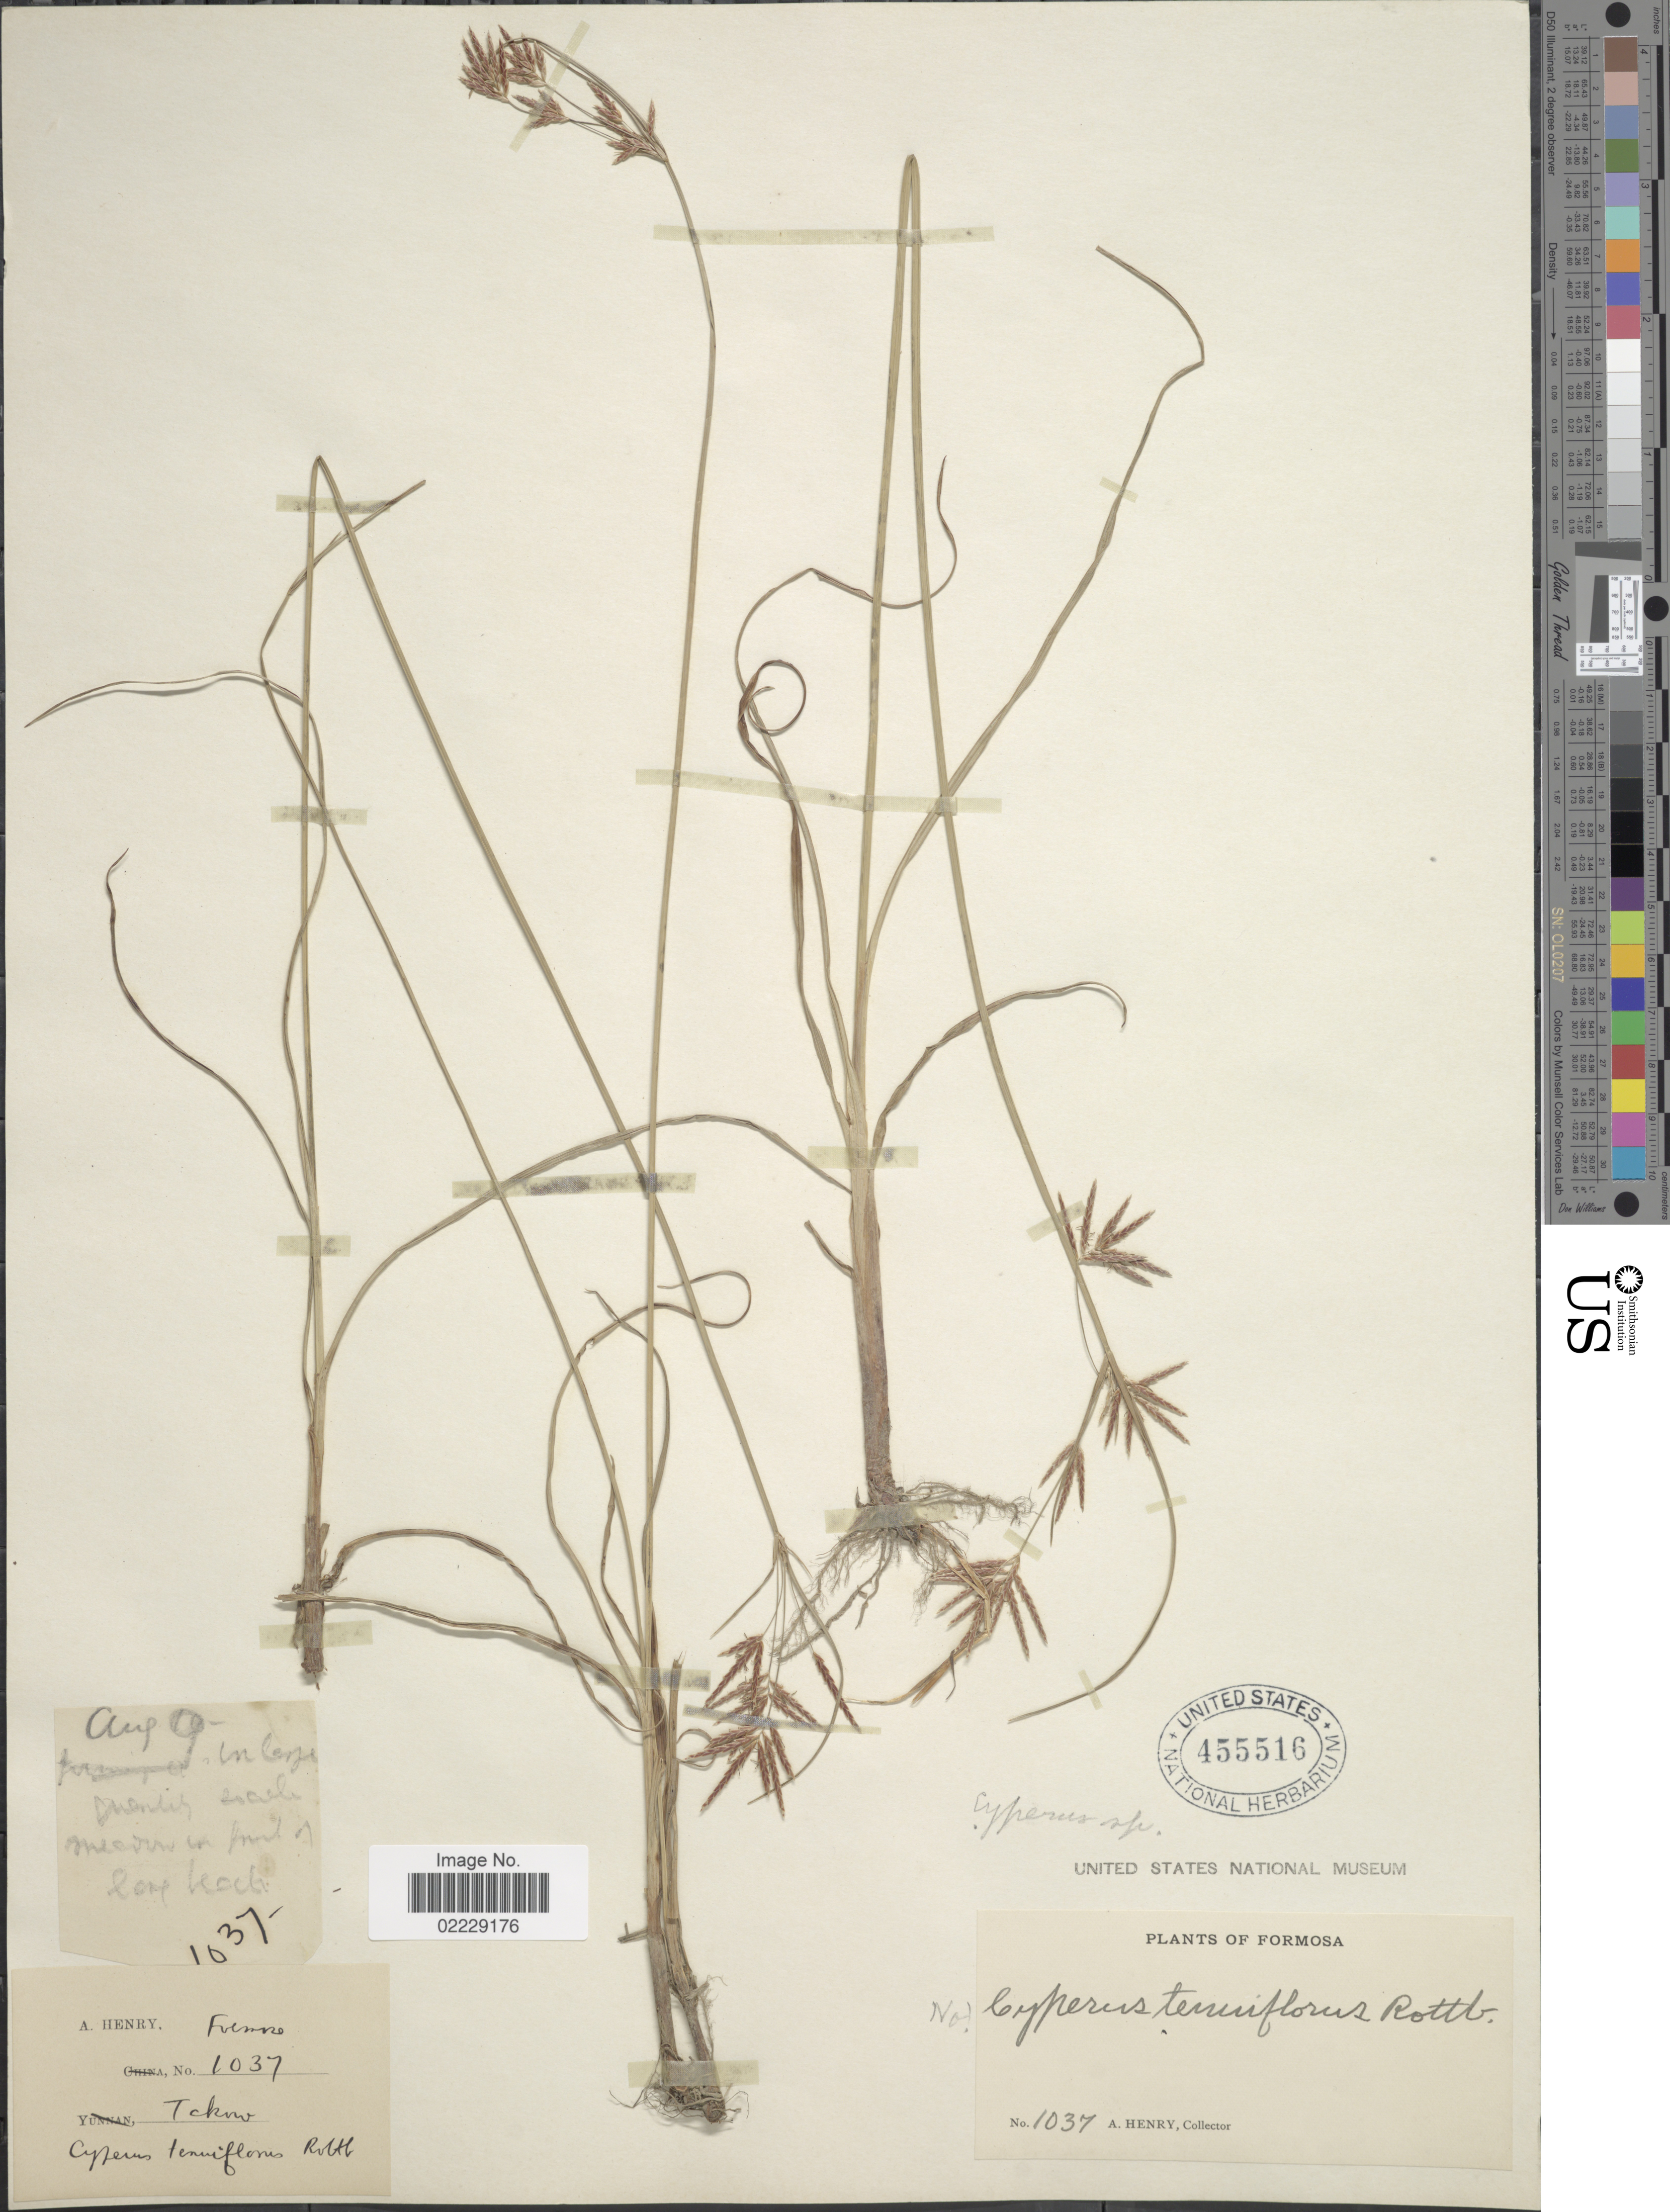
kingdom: Plantae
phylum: Tracheophyta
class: Liliopsida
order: Poales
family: Cyperaceae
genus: Cyperus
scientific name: Cyperus rotundus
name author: L.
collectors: A. Henry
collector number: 1037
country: Taiwan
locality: Formosa, Takow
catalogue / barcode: US 455516